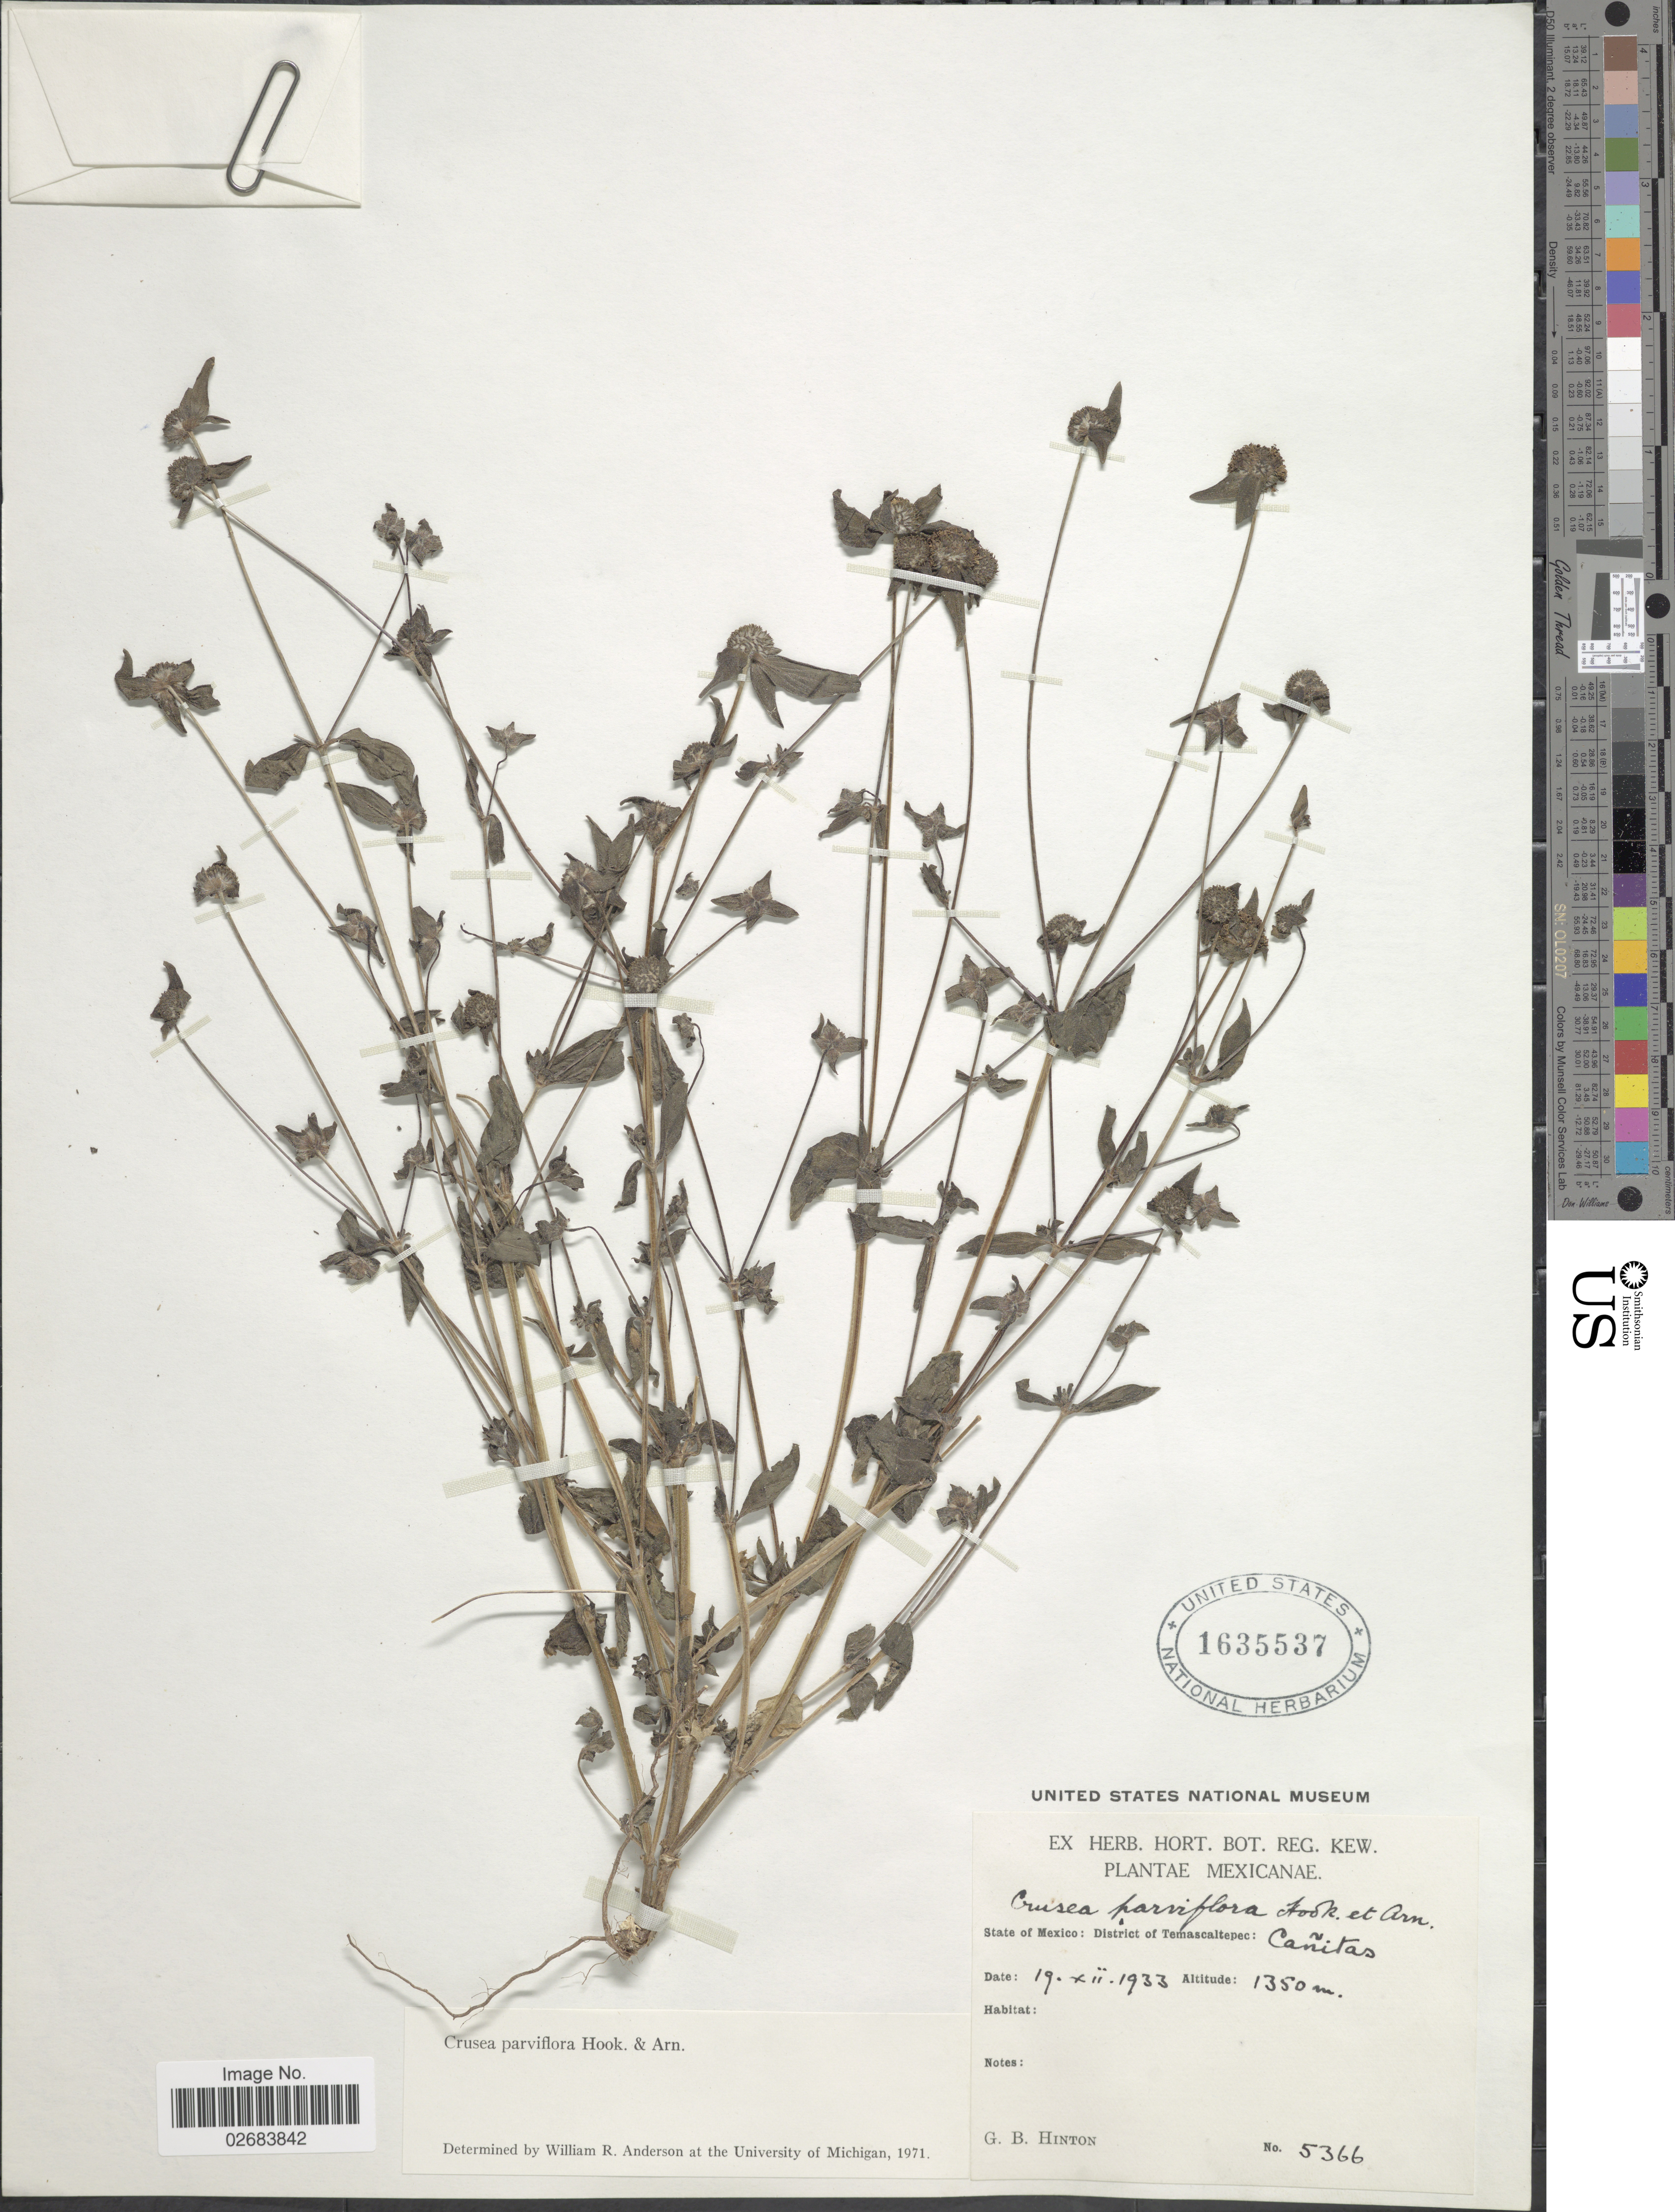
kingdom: Plantae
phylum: Tracheophyta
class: Magnoliopsida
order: Gentianales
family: Rubiaceae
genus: Crusea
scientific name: Crusea parviflora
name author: Hook. & Arn.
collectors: G. B. Hinton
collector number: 5366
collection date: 1933-12-19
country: Mexico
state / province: México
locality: District of Temascaltepec: Canitas, Mexicanae.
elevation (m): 1350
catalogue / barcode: US 1635537